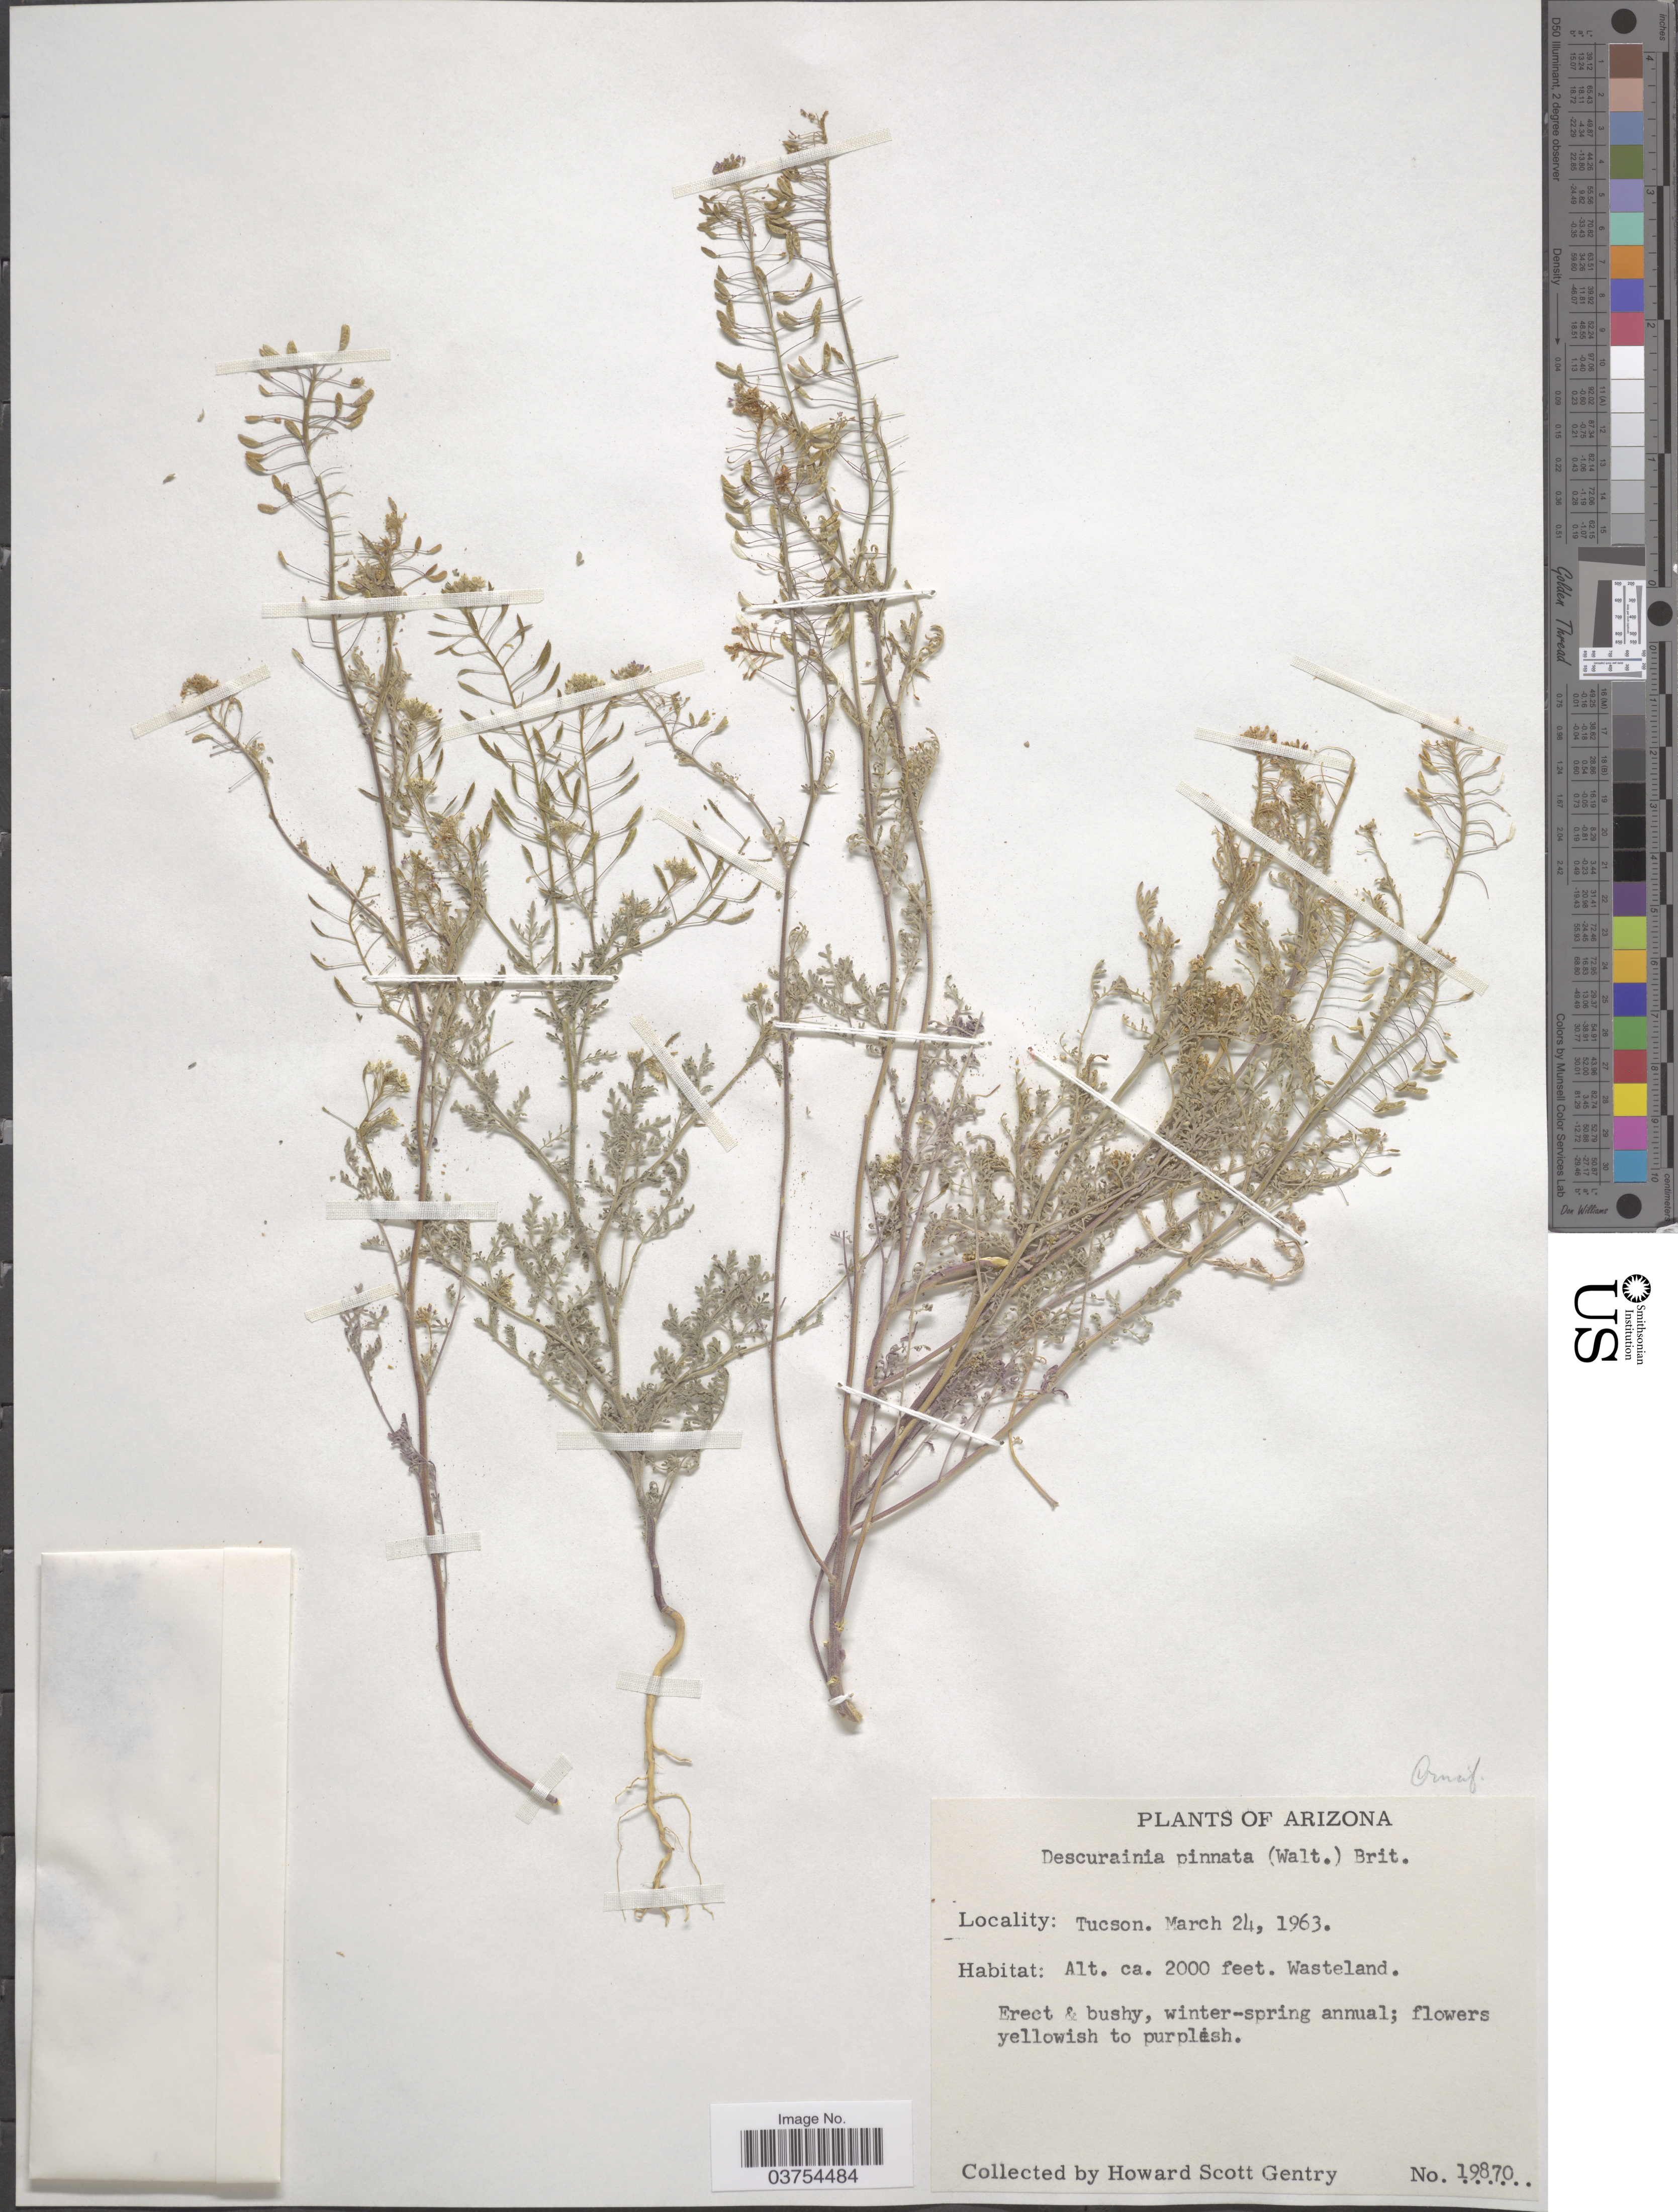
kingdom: Plantae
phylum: Tracheophyta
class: Magnoliopsida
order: Brassicales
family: Brassicaceae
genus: Descurainia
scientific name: Descurainia pinnata subsp. typica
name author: (C.A. Mey.) Detling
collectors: H. S. Gentry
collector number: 19870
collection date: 1963-03-24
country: United States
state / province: Arizona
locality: Tucson. Wasteland.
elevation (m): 610